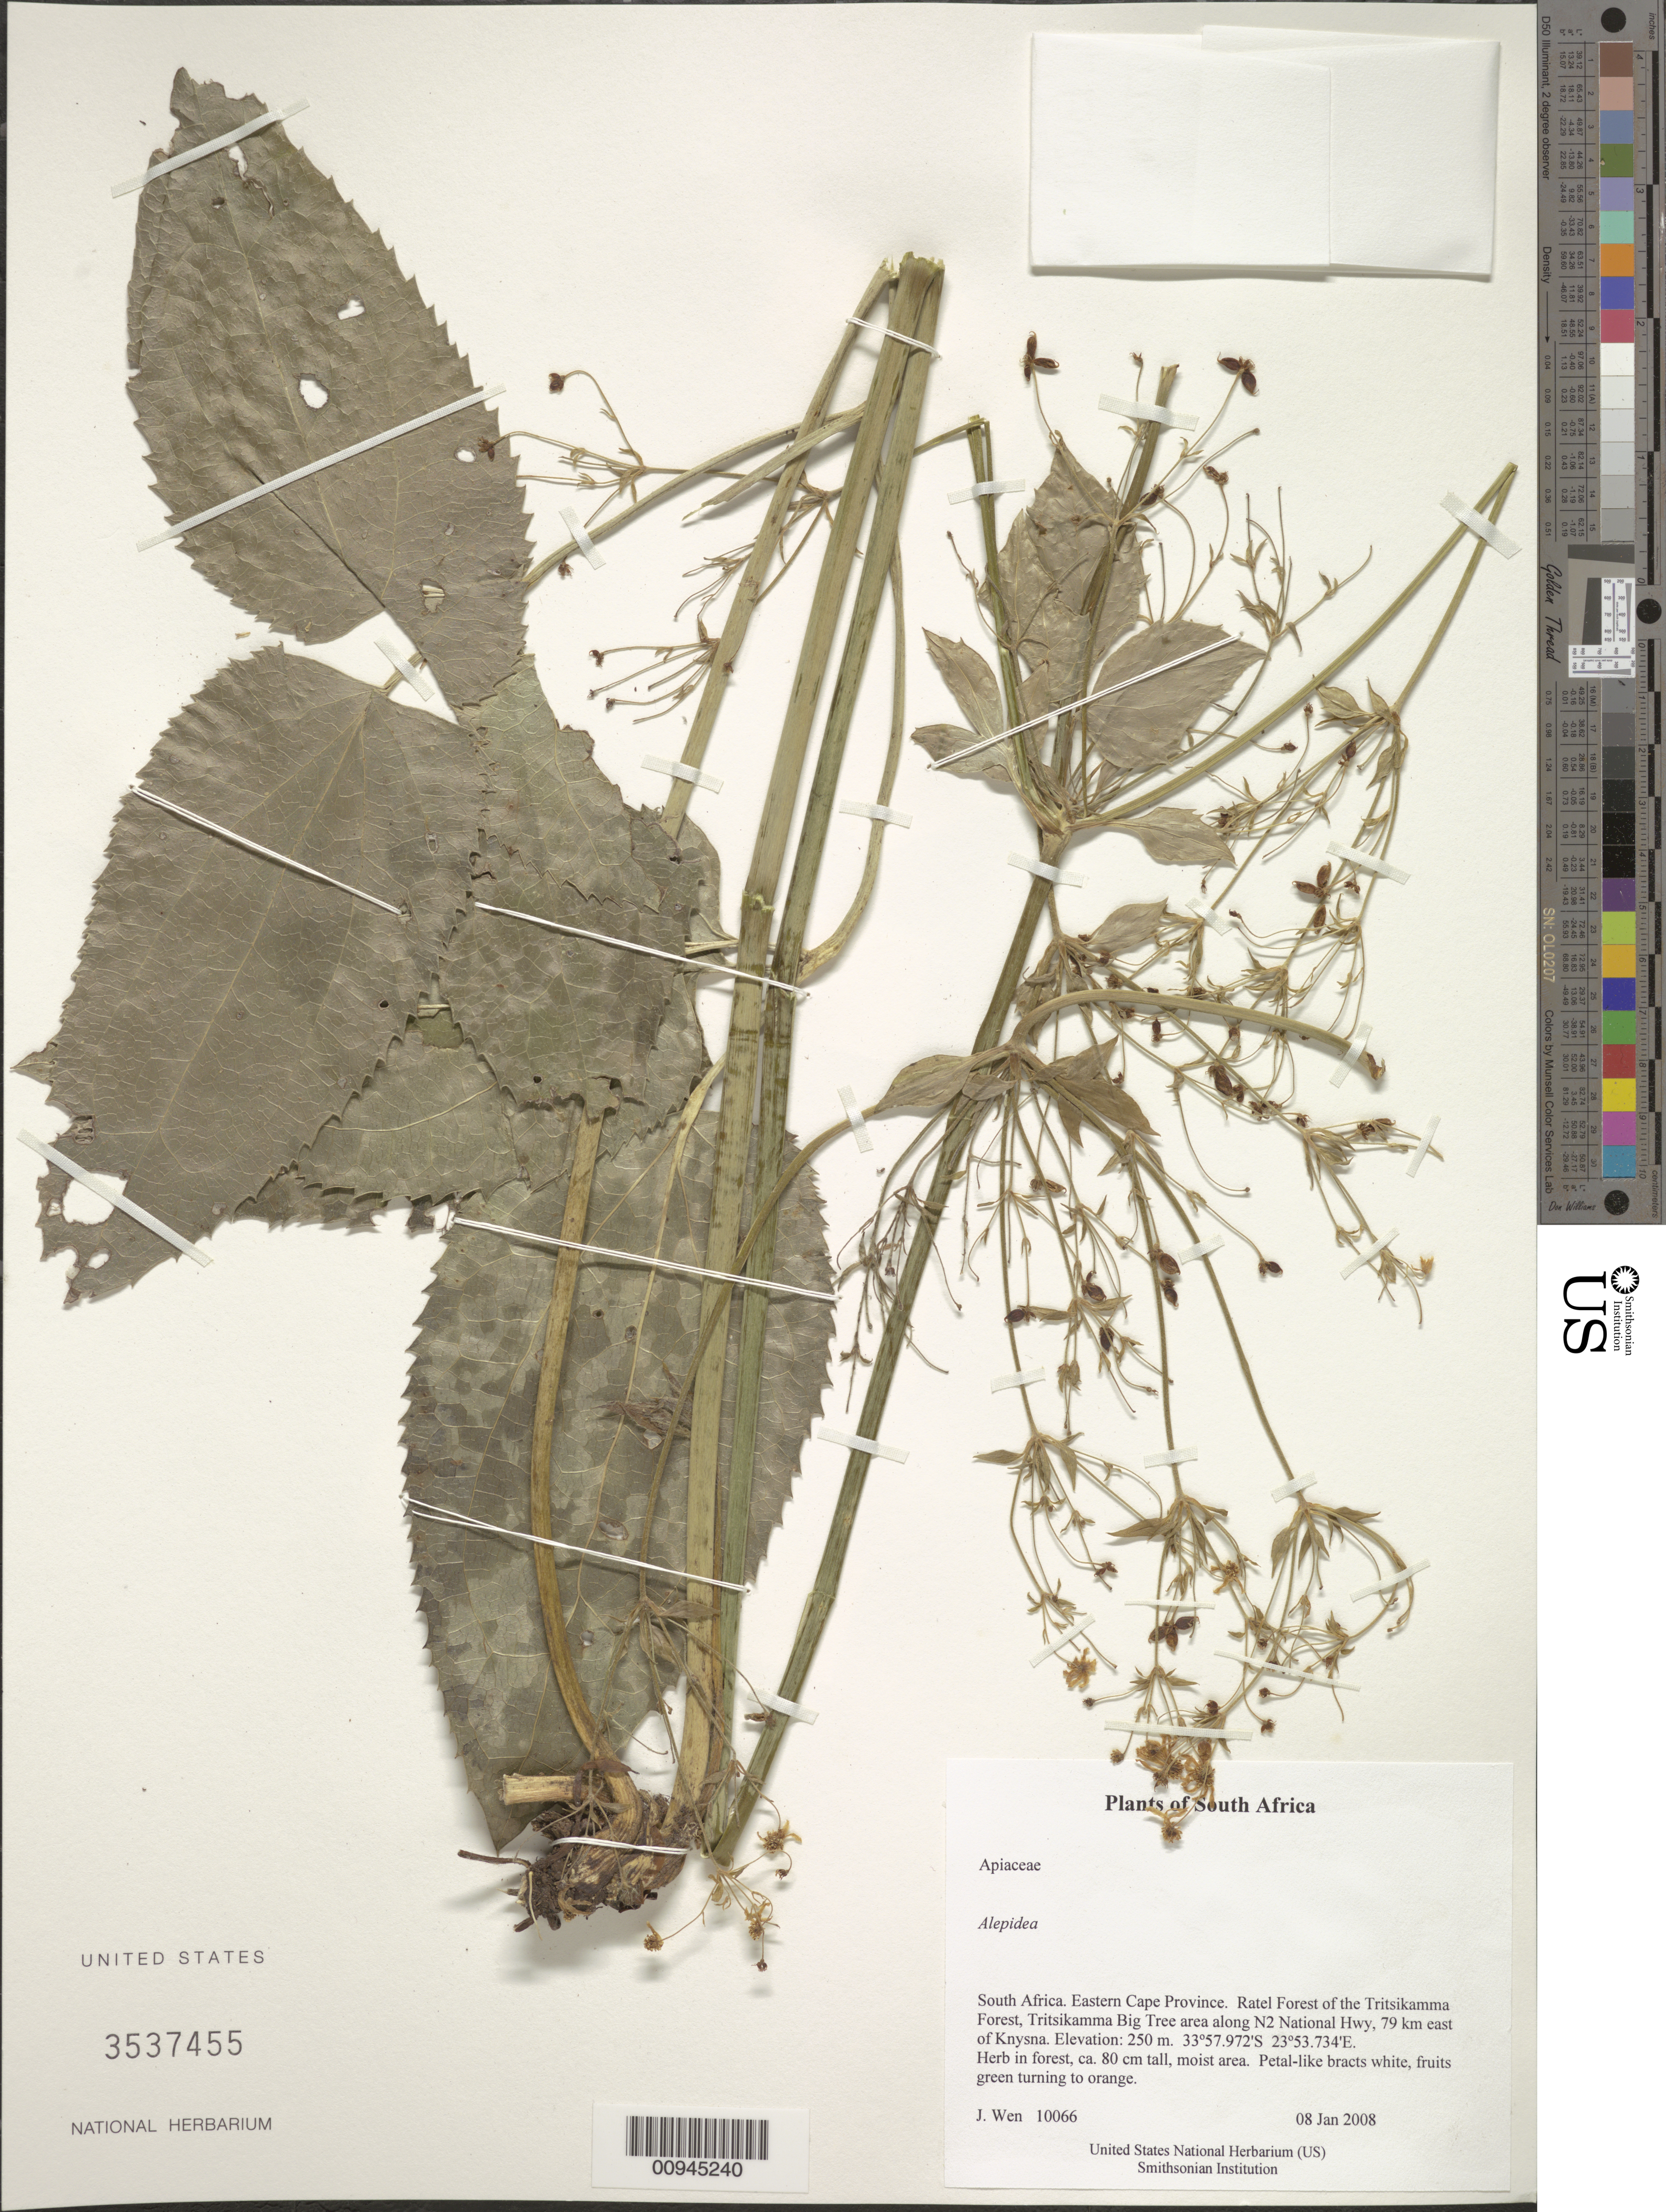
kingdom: Plantae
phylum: Tracheophyta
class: Magnoliopsida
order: Apiales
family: Apiaceae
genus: Alepidea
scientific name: Alepidea sp.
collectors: J. Wen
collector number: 10066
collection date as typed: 08 Jan 2008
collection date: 2008-01-08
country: South Africa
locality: Eastern Cape Province. Ratel Forest of the Tritsikamma Forest, Tritsikamma Big Tree area along N2 National Hwy, 79 km east of Knysna.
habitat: In forest, moist area. Petal-like bracts white, fruits green turning to orange.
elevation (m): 250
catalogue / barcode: US 3537455